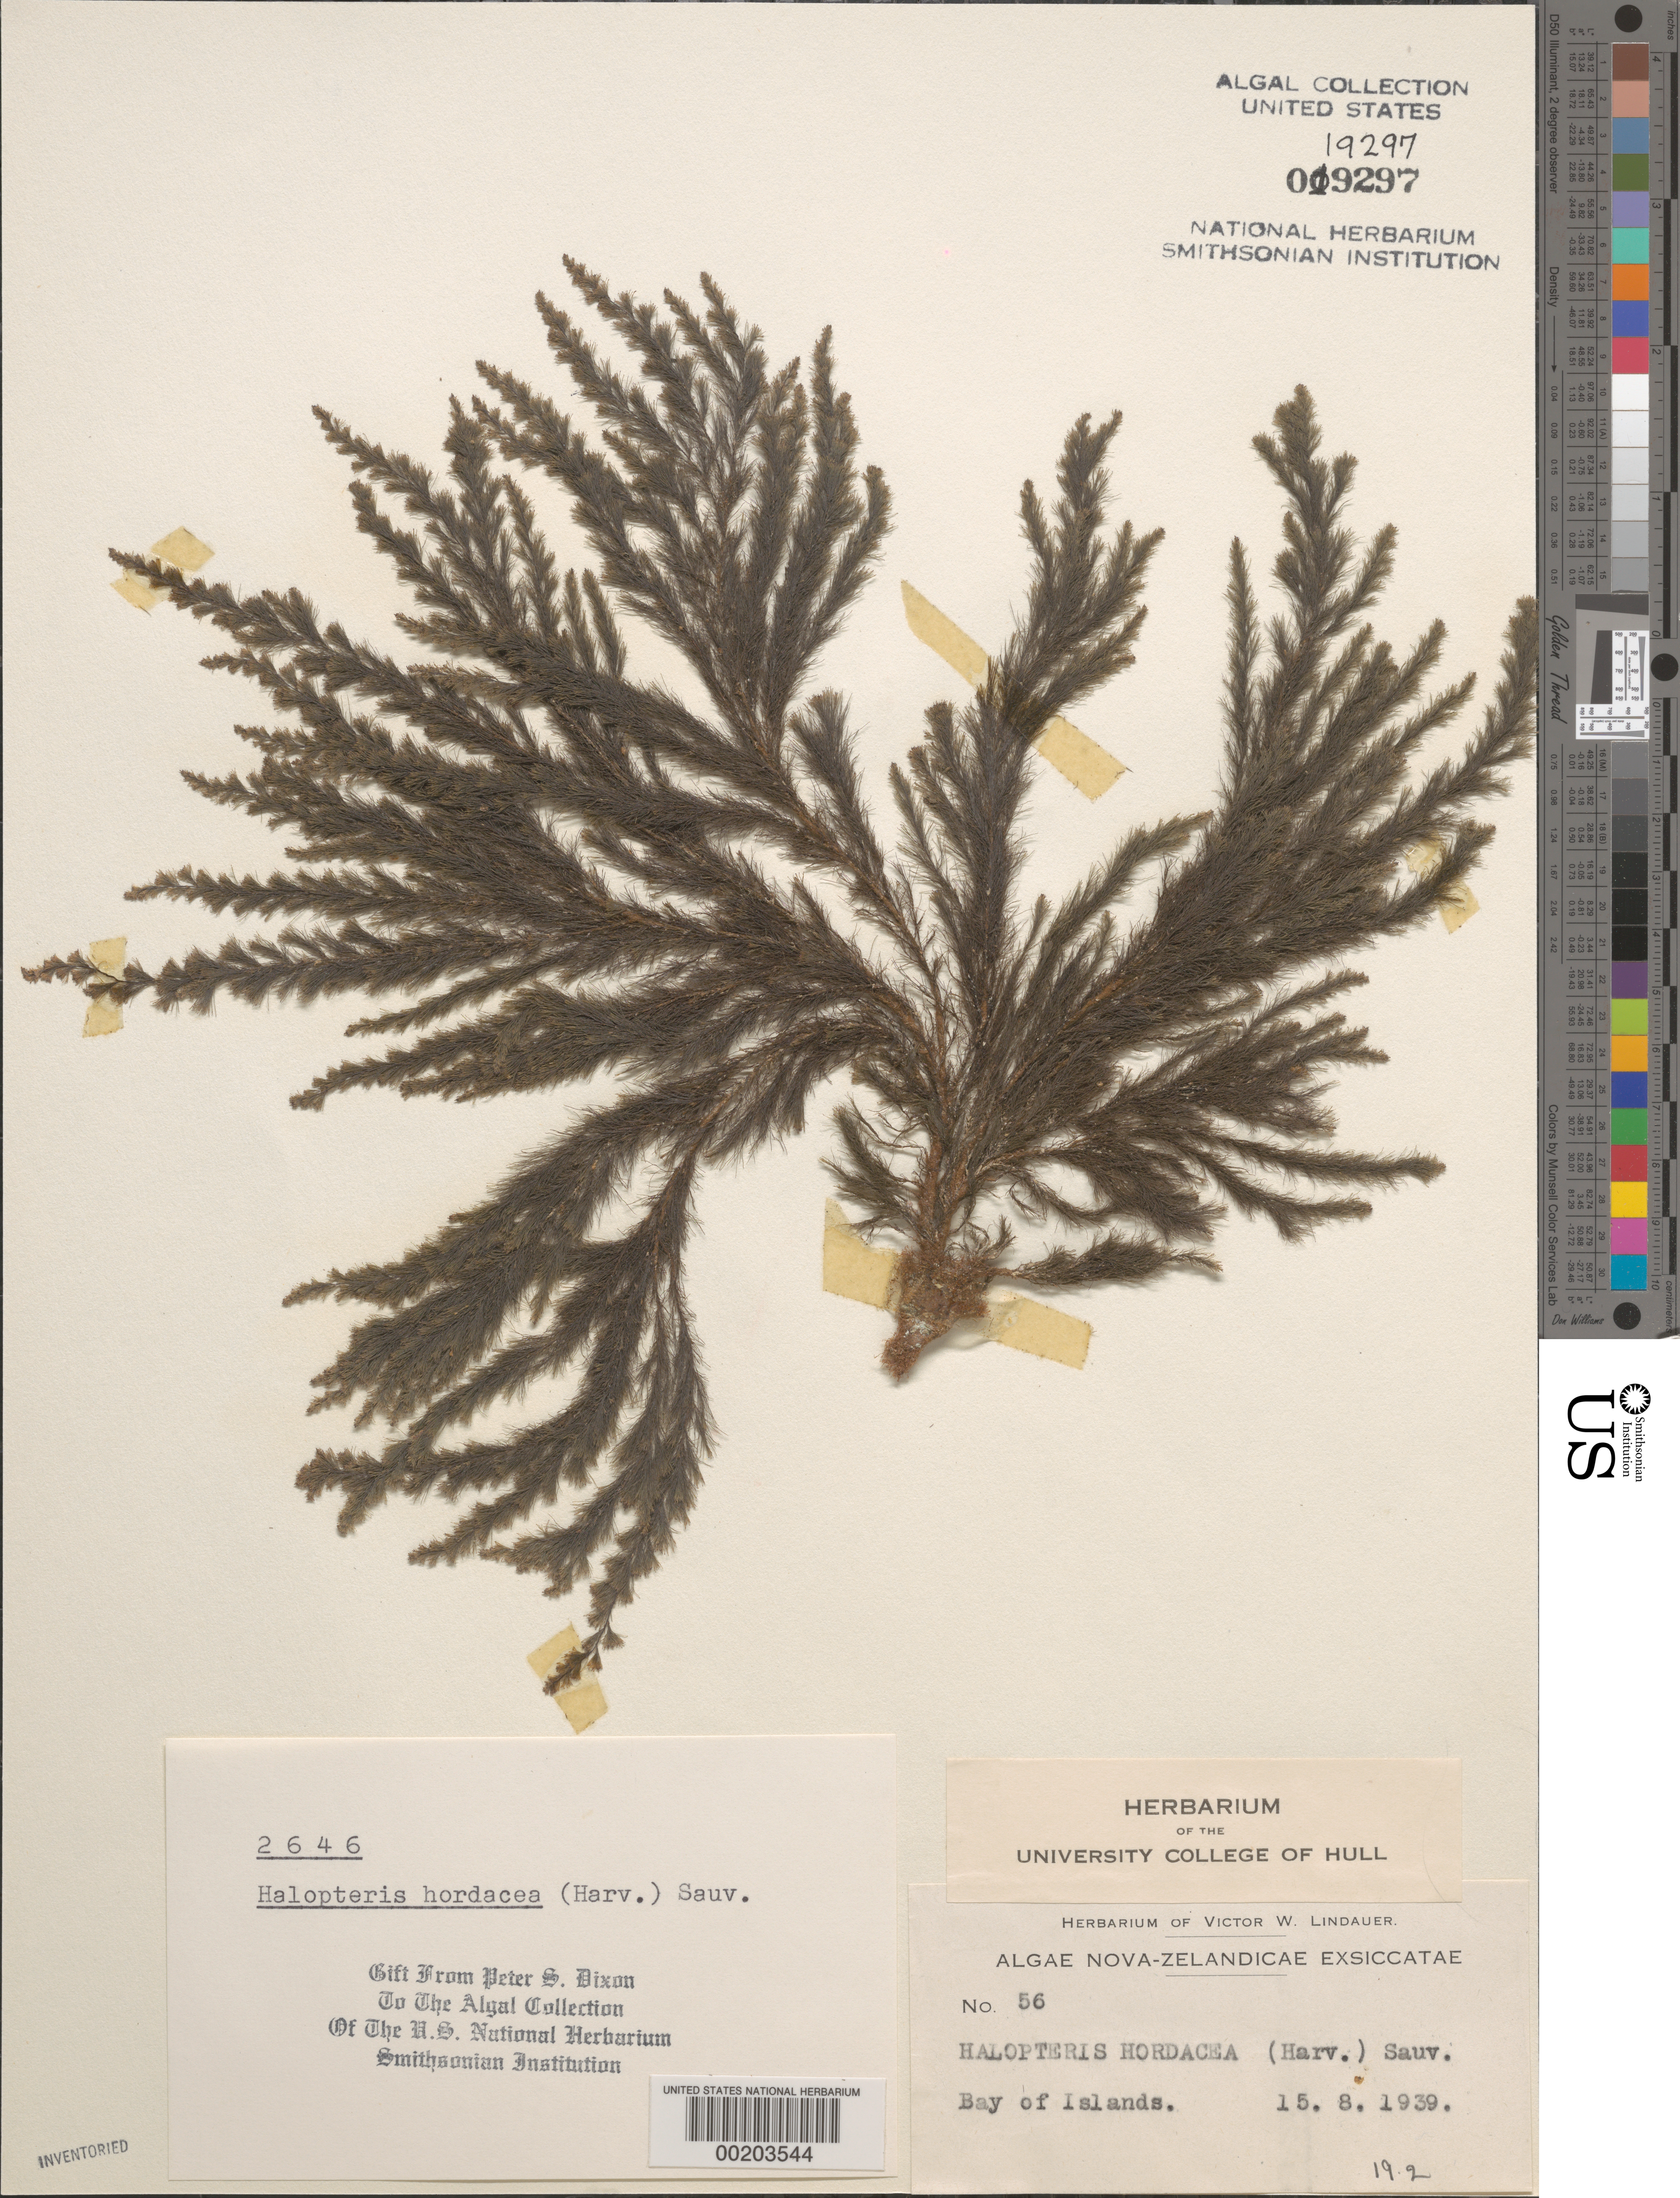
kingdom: Chromista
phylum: Ochrophyta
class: Phaeophyceae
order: Sphacelariales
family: Stypocaulaceae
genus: Halopteris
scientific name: Halopteris hordacea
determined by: Dixon, P. S.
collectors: V. Lindauer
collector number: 56 & PSD 2646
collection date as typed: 15 Aug 1939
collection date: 1939-08-15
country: New Zealand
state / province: Northland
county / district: Far North District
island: North Island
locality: Bay of Islands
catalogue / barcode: US 19297